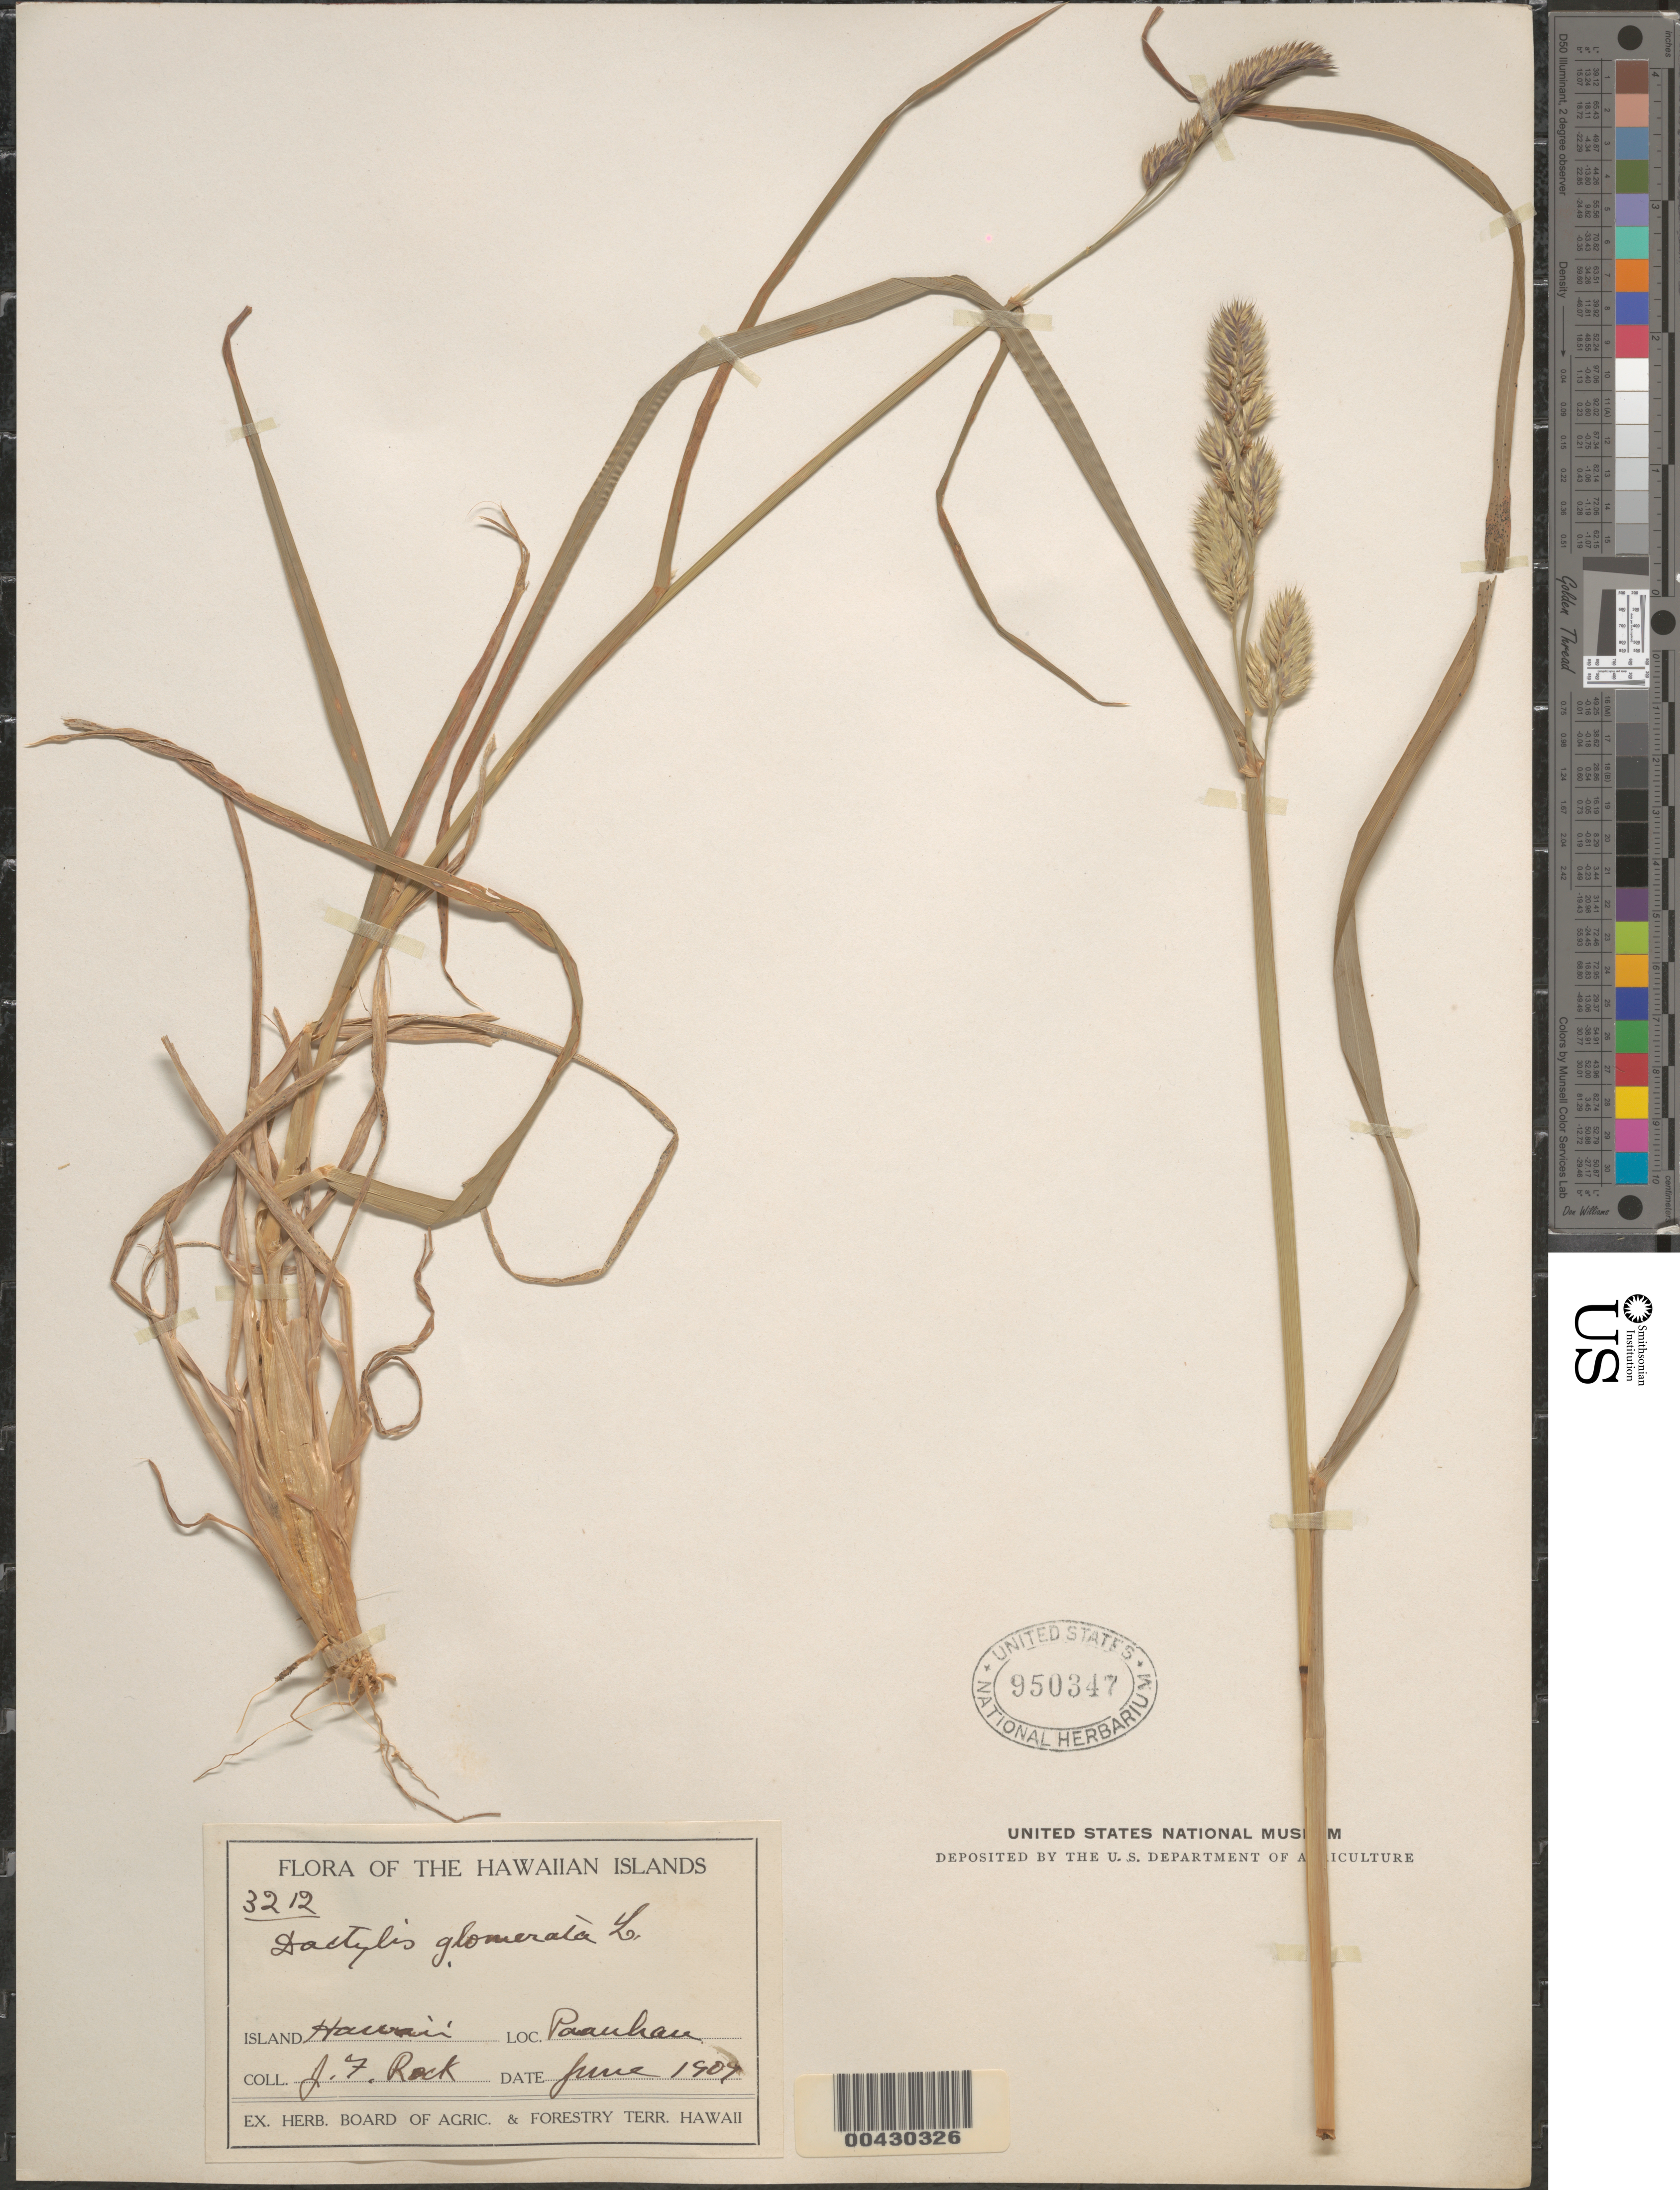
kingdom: Plantae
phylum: Tracheophyta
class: Liliopsida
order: Poales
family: Poaceae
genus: Dactylis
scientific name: Dactylis glomerata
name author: L.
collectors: J. F. Rock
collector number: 3212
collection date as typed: Jun 1909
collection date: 1909-06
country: United States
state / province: Hawaii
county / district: Hawaii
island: Hawaii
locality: Paauhau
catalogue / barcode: US 950347